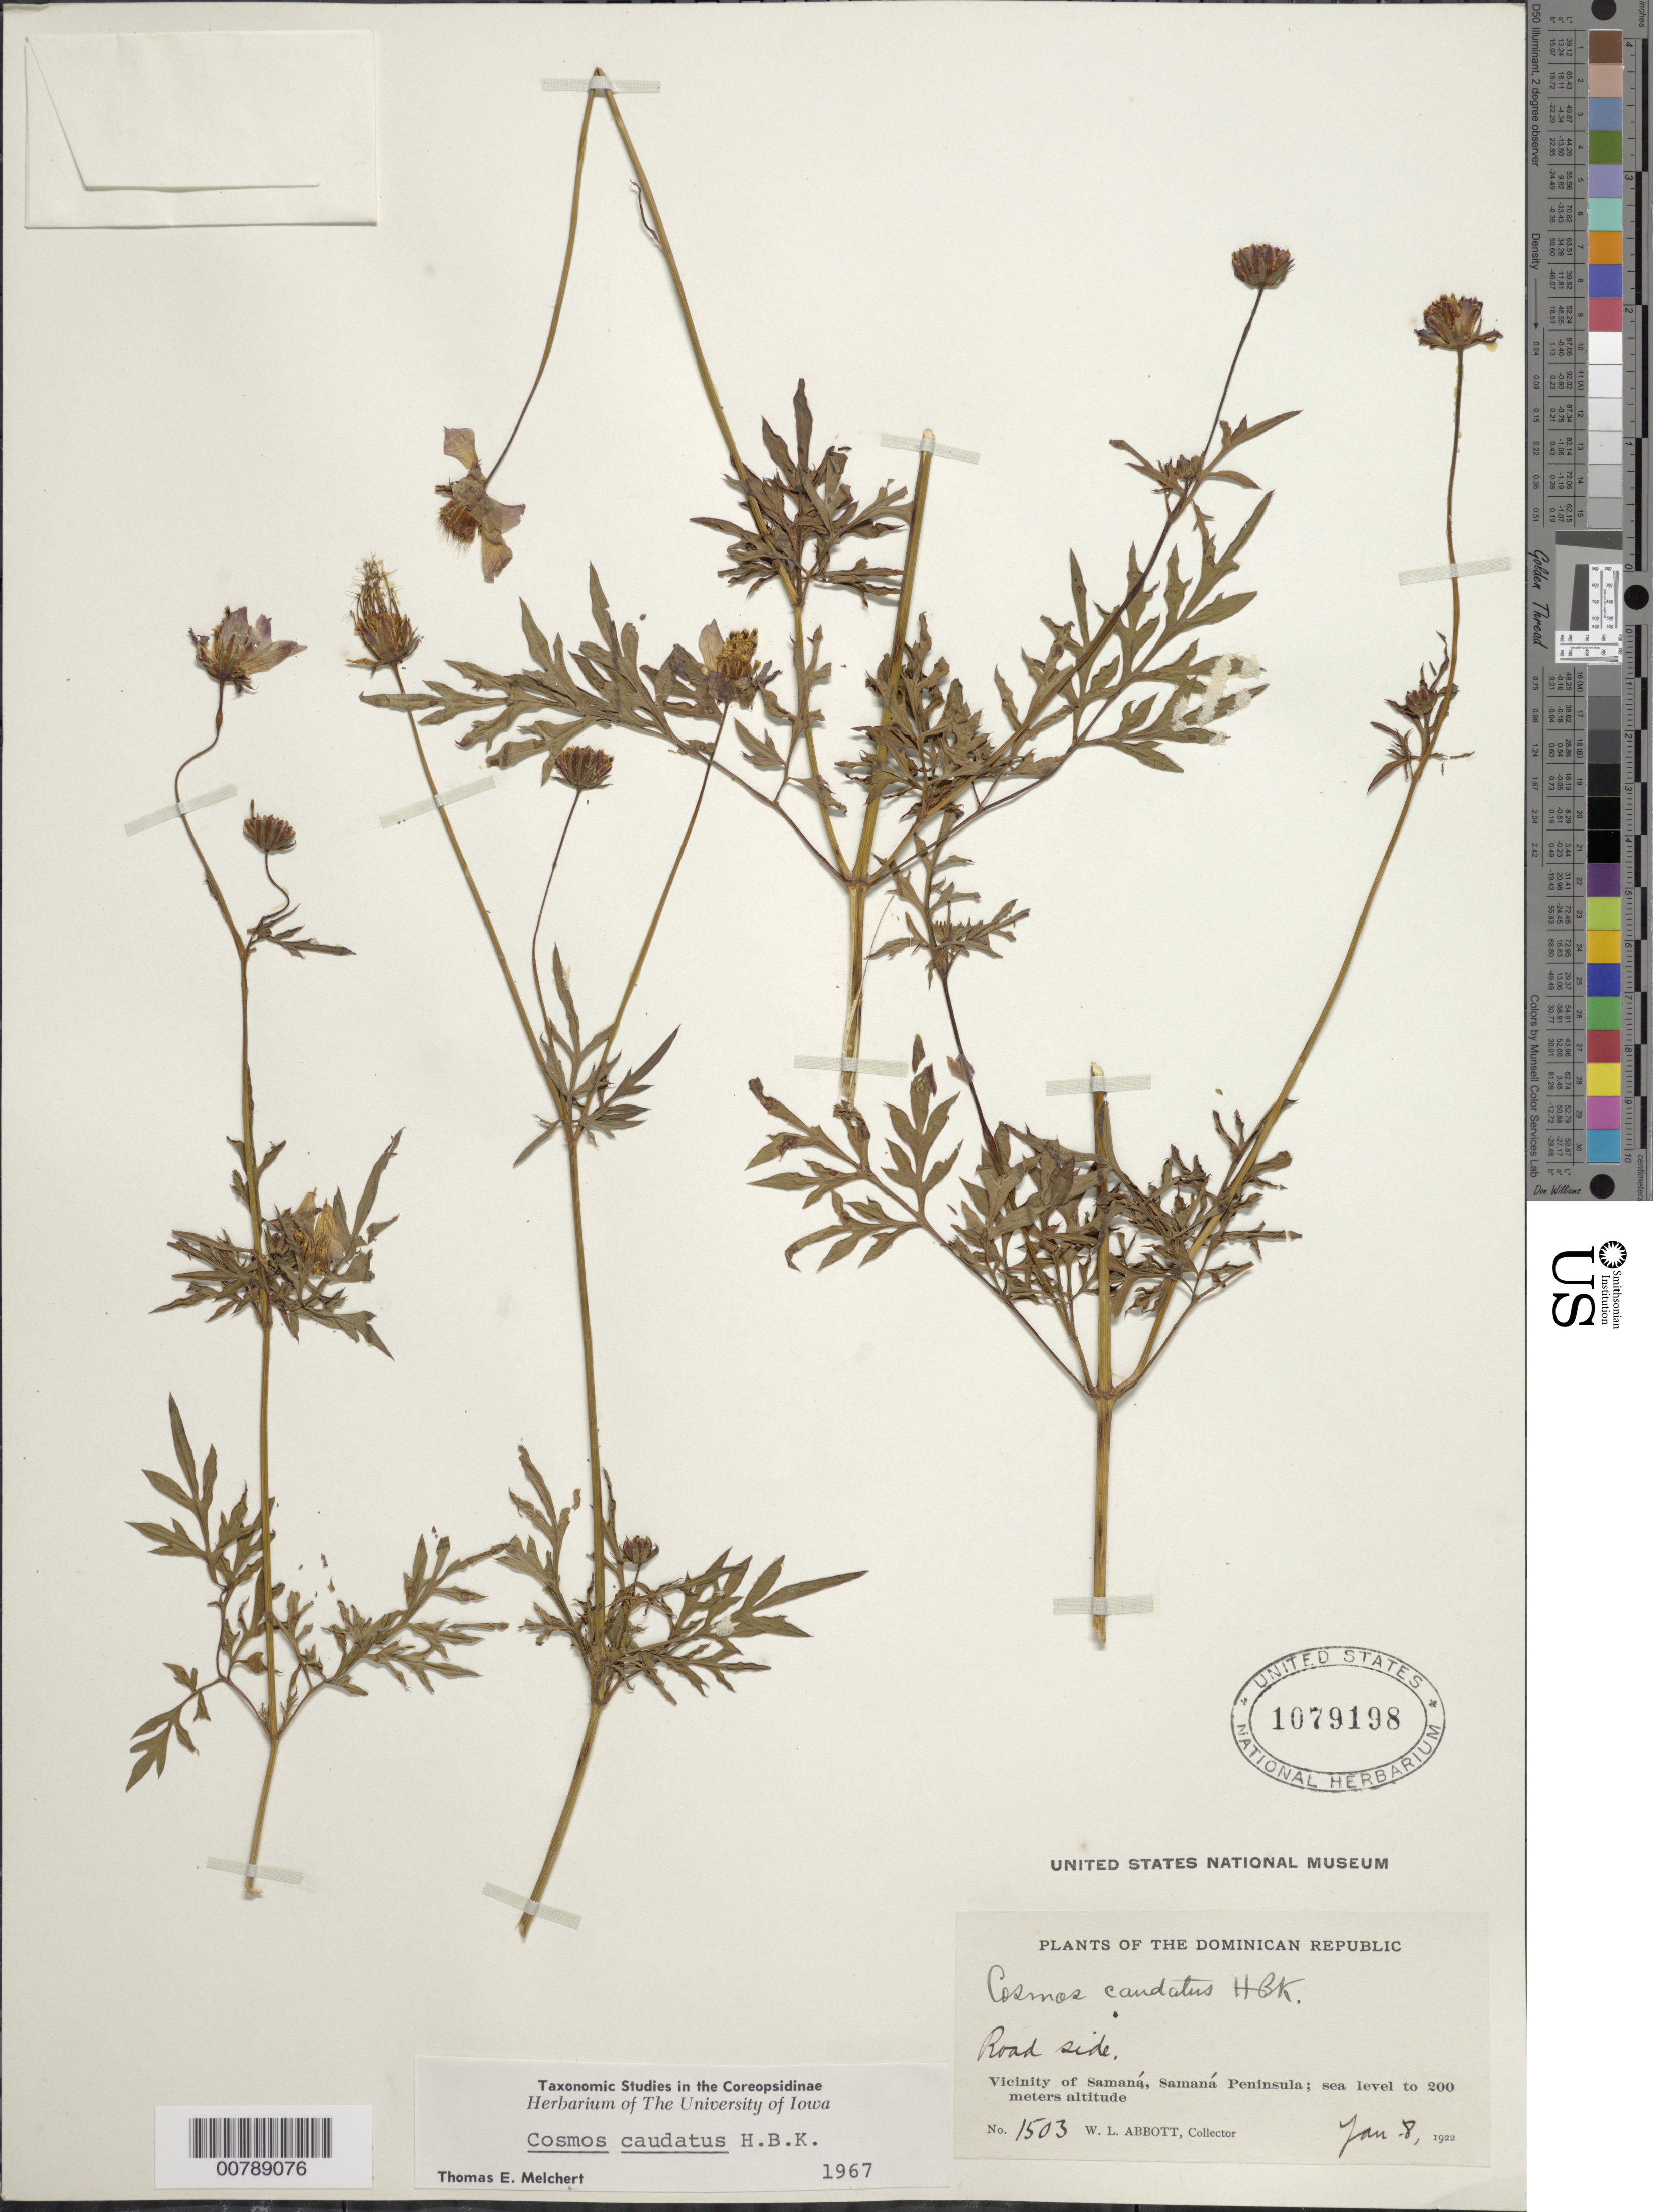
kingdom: Plantae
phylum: Tracheophyta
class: Magnoliopsida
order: Asterales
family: Asteraceae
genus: Cosmos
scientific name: Cosmos caudatus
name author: Kunth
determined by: Melchert, T. E.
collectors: W. L. Abbott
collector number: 1503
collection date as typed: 08 Jan 1922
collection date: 1922-01-08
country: Dominican Republic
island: Hispaniola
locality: Vicinity of Samaná, Samaná Peninsula. Roadside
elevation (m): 0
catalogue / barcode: US 1079198